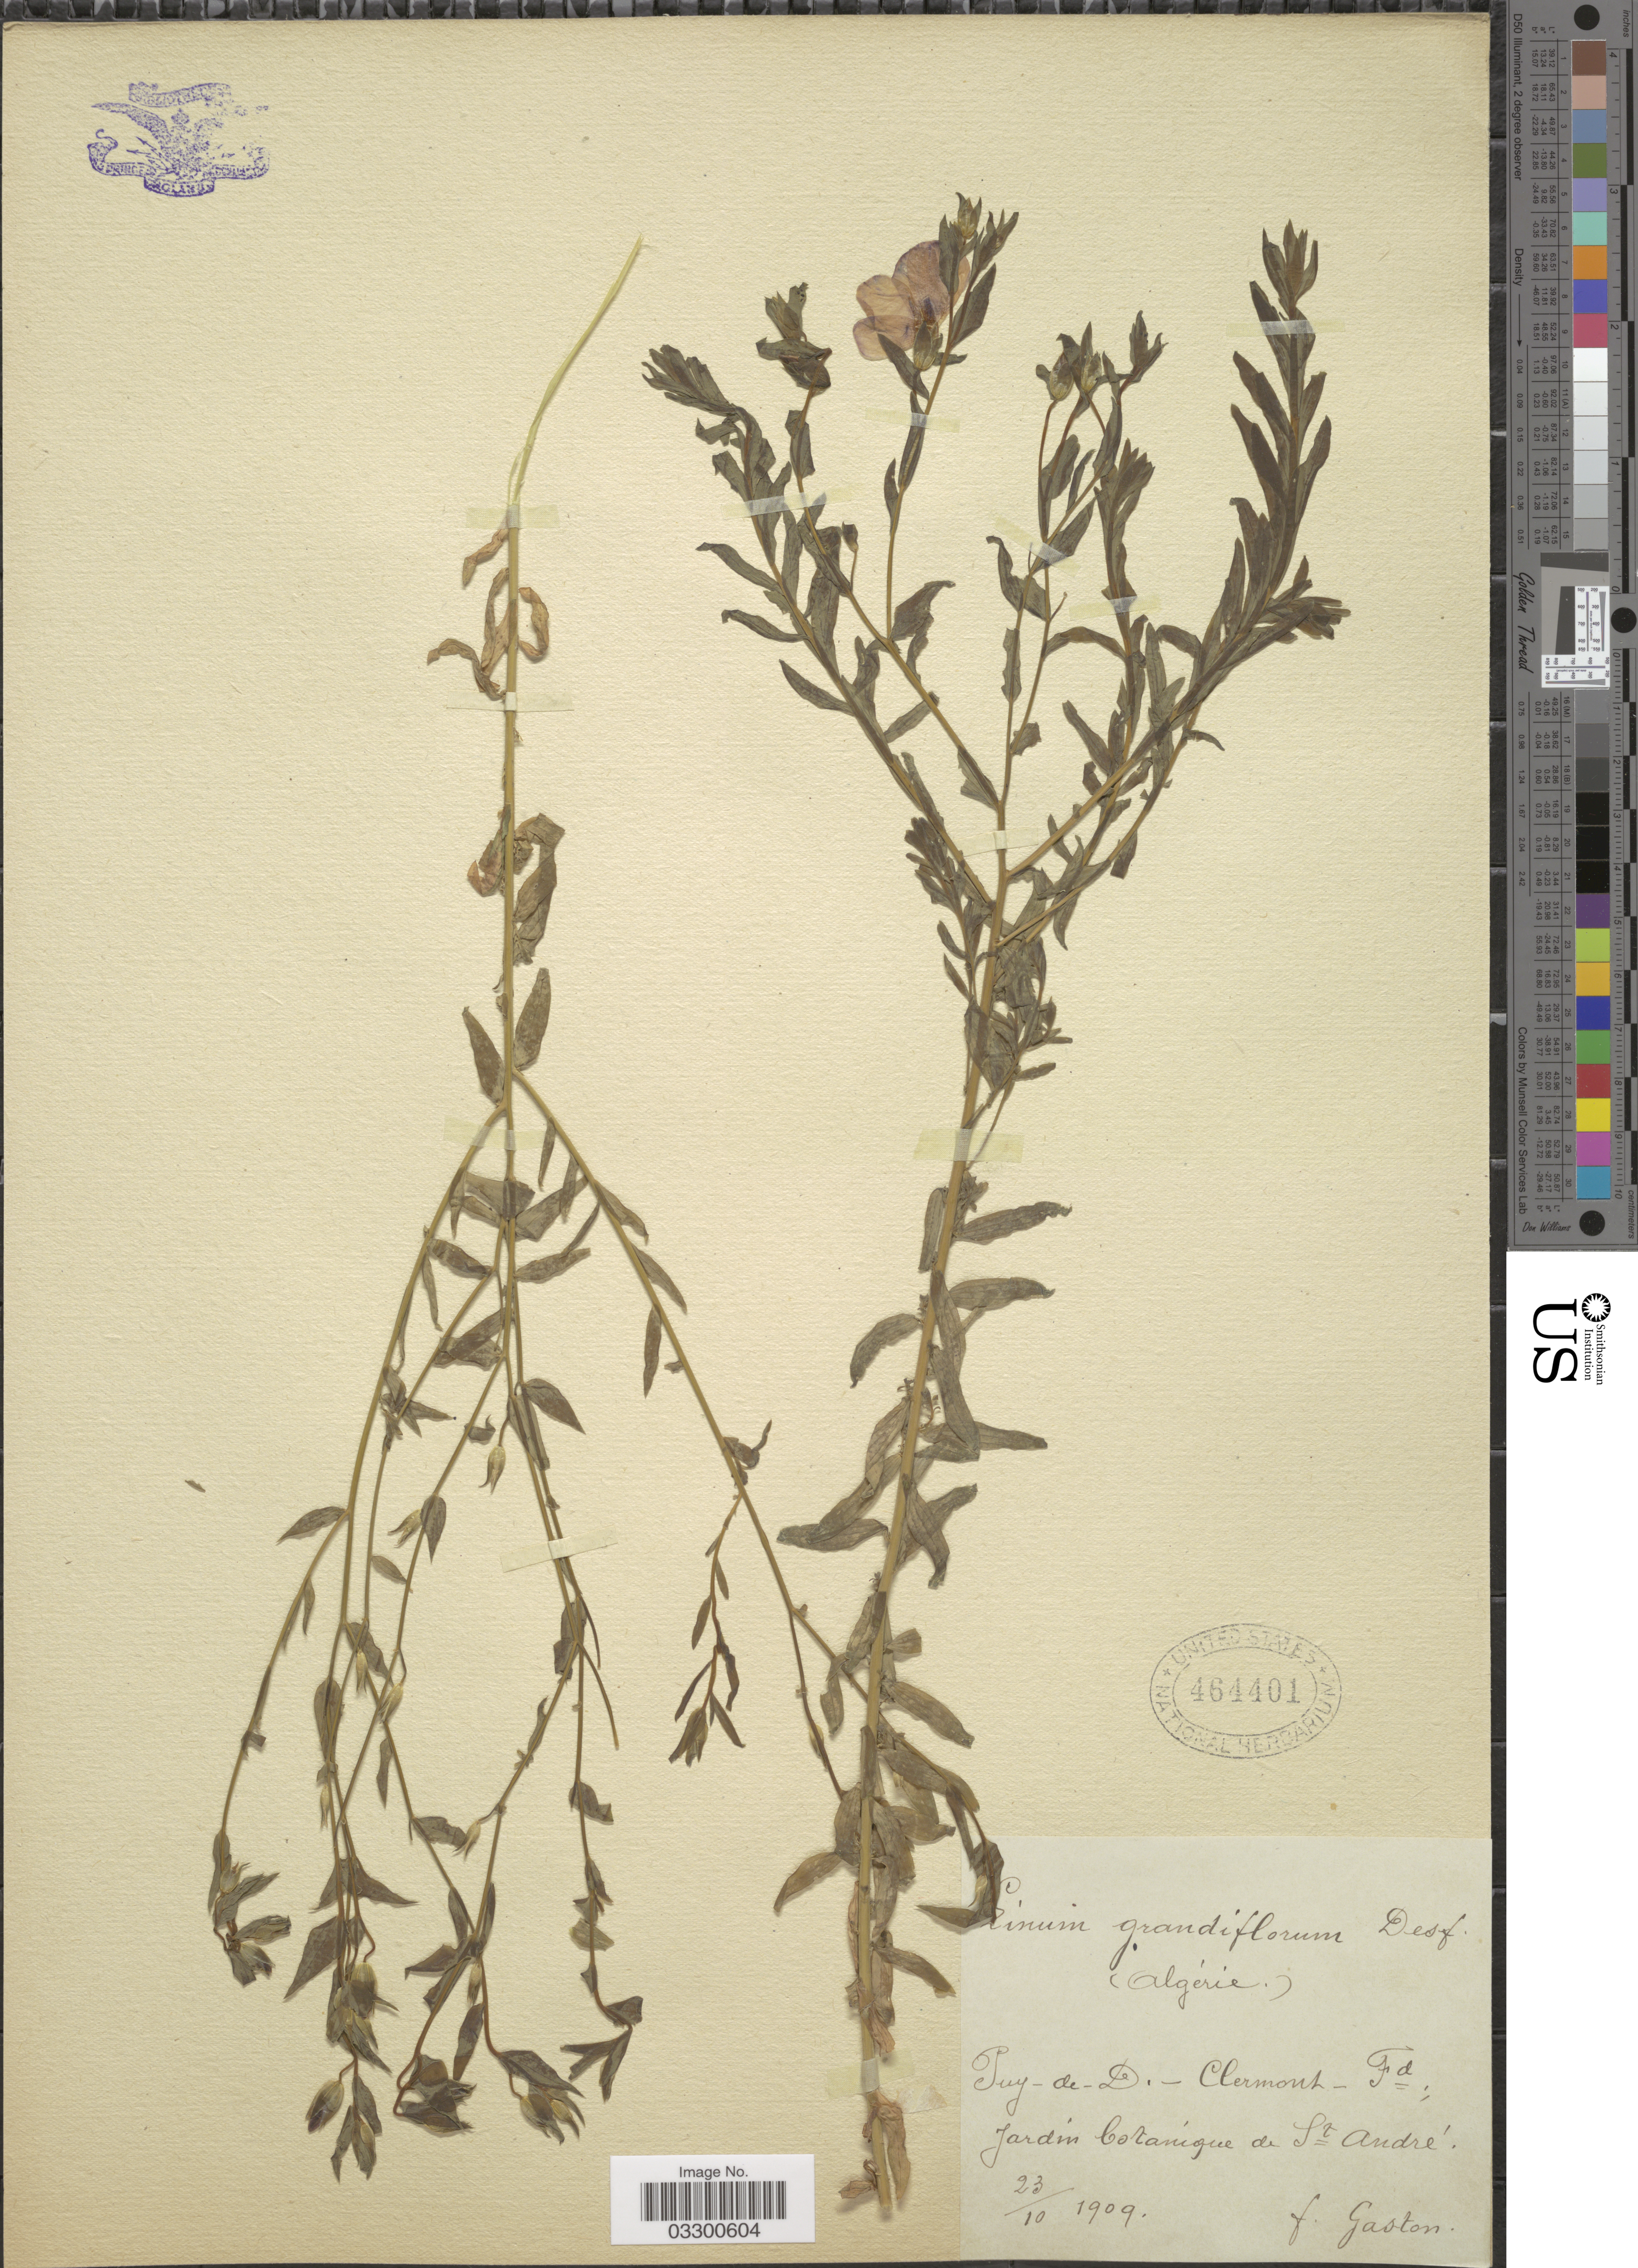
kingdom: Plantae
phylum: Tracheophyta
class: Magnoliopsida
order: Malpighiales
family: Linaceae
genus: Linum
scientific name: Linum grandiflorum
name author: Desf.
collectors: F. Gaston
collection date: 1909-10-23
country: Algeria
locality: Puy-de-D. Clermont-Fd., Jardin botanique de St André.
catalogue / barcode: US 464401